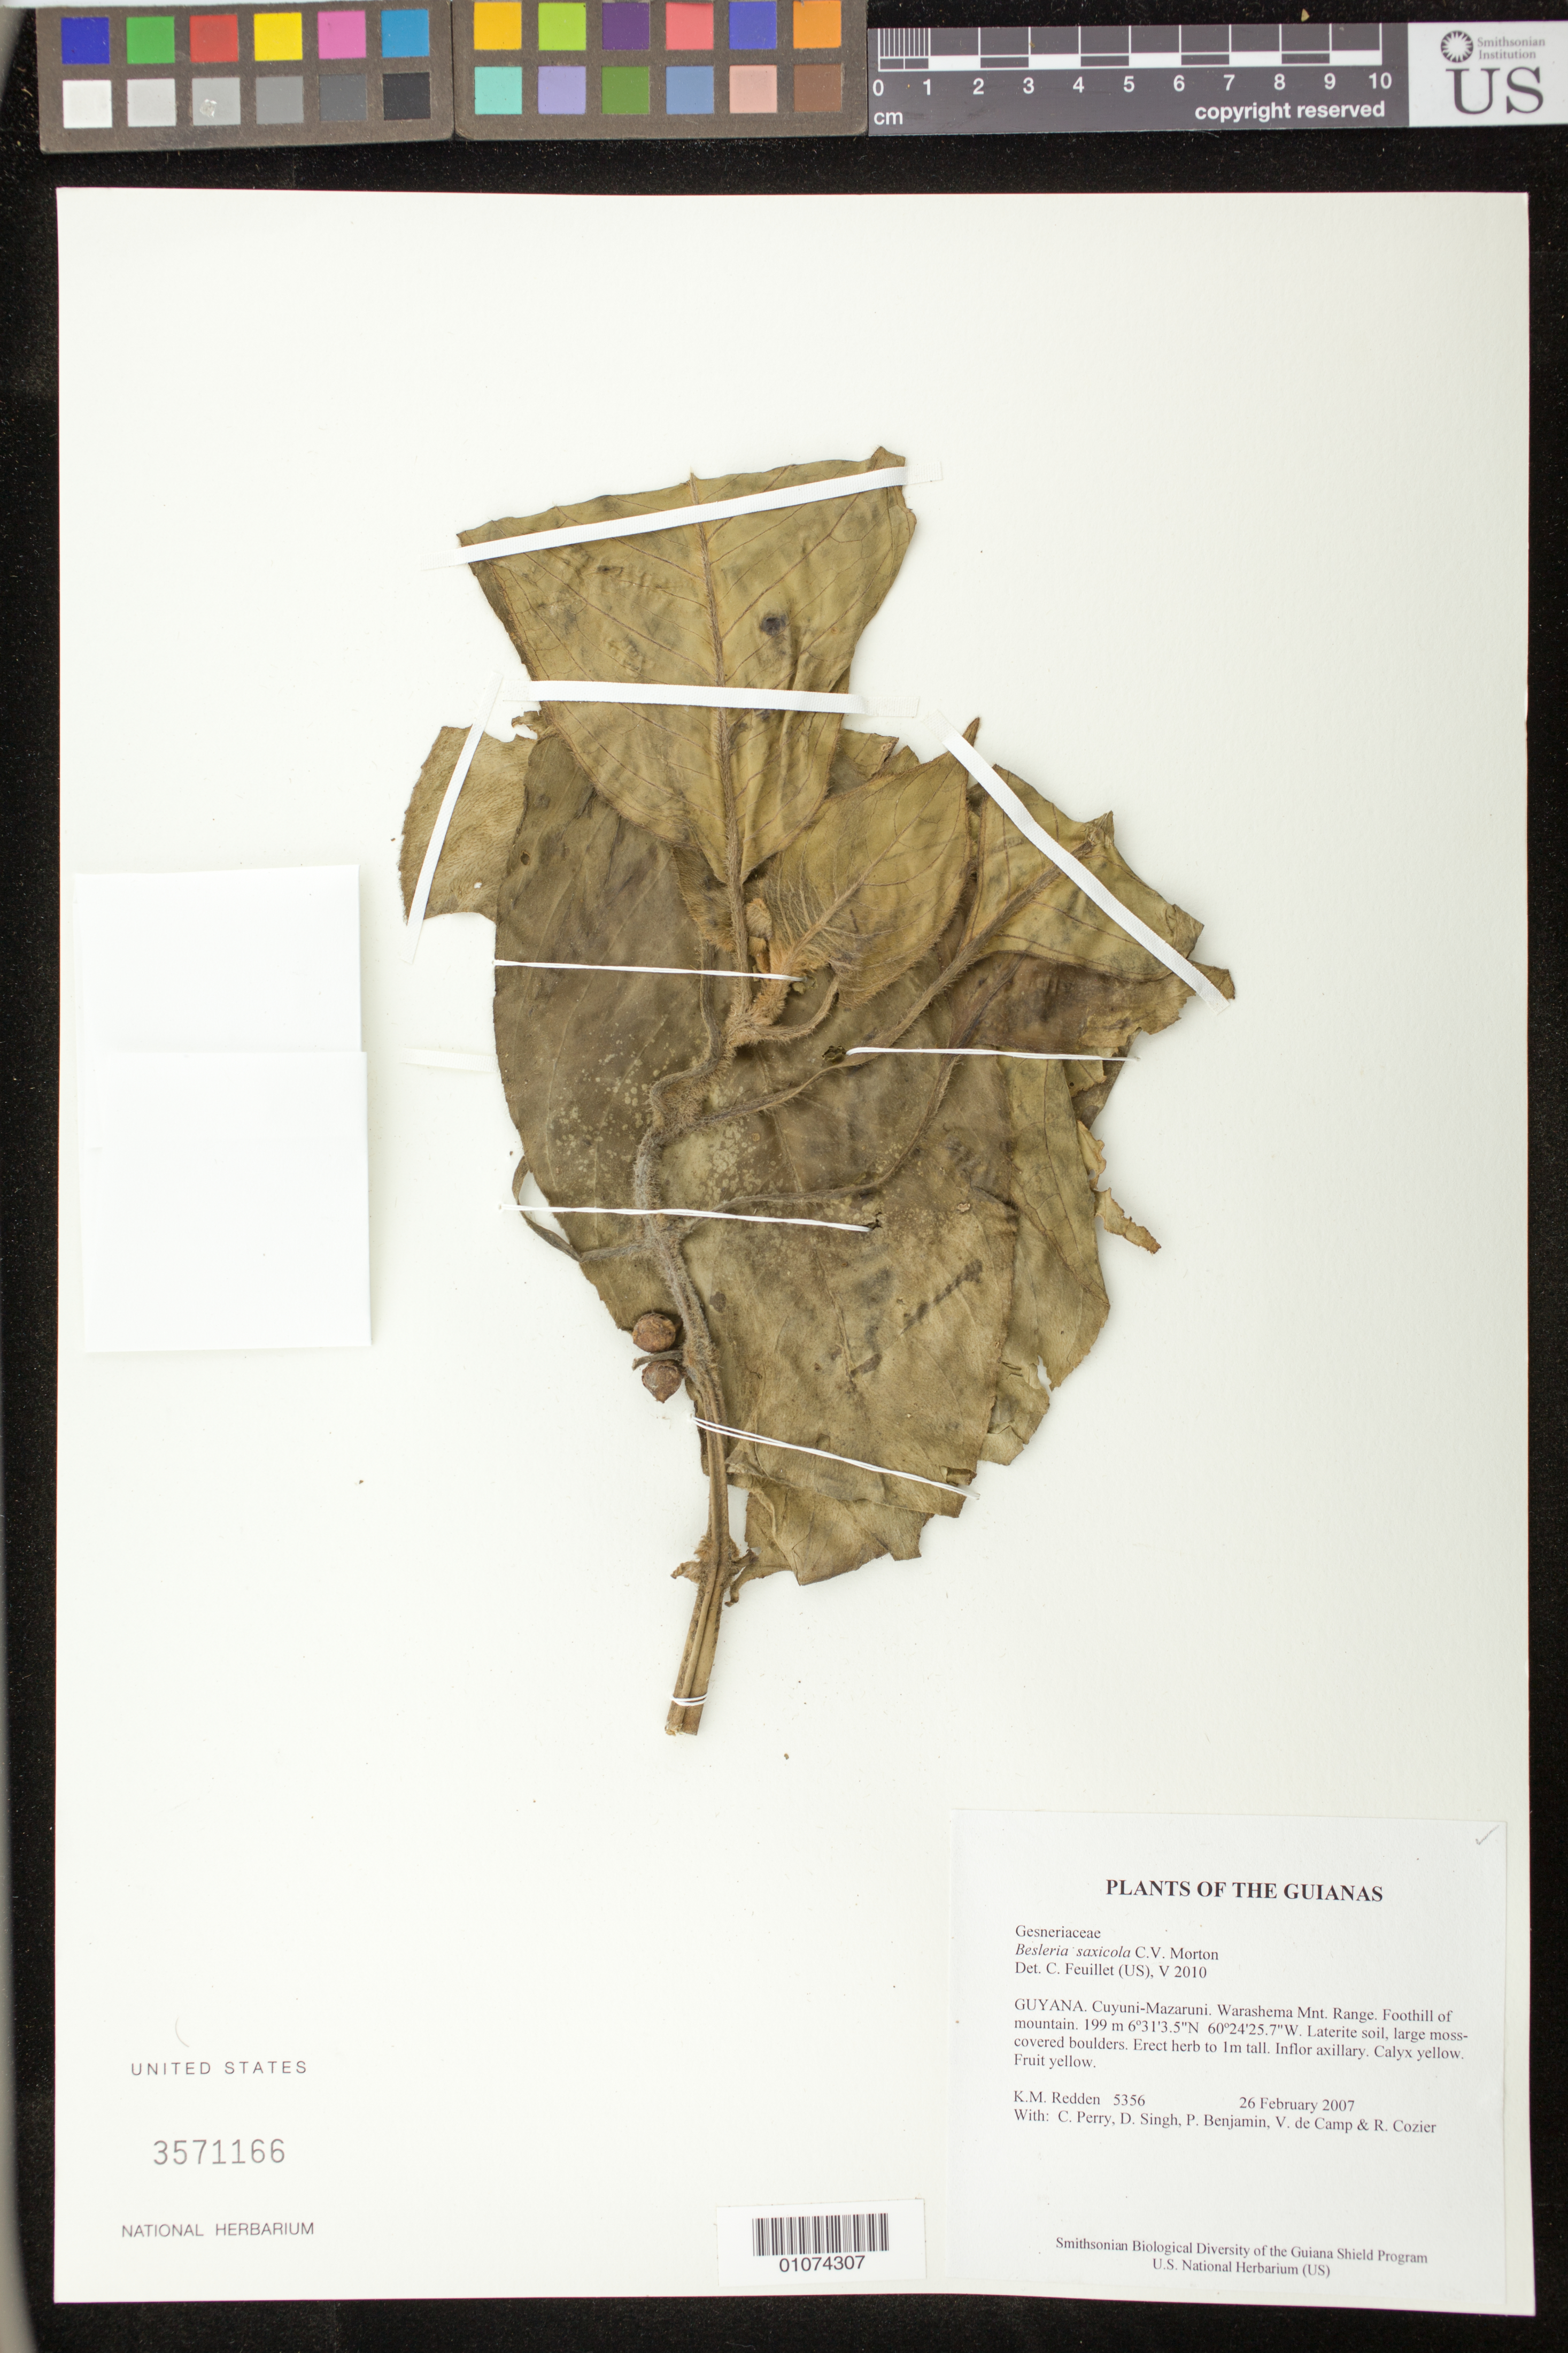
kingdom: Plantae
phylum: Tracheophyta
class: Magnoliopsida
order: Lamiales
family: Gesneriaceae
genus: Besleria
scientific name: Besleria saxicola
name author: C.V. Morton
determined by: Feuillet, C.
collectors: K. M. Redden, C. Perry, D. Singh, P. Benjamin, V. De Camp & R. Cozier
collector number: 5356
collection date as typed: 26 Feb 2007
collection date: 2007-02-26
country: Guyana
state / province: Cuyuni-Mazaruni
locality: Warashema Mnt. Range.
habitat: Foothill of mountain. Laterite soil, large moss-covered boulders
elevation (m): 199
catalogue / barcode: US 3571166